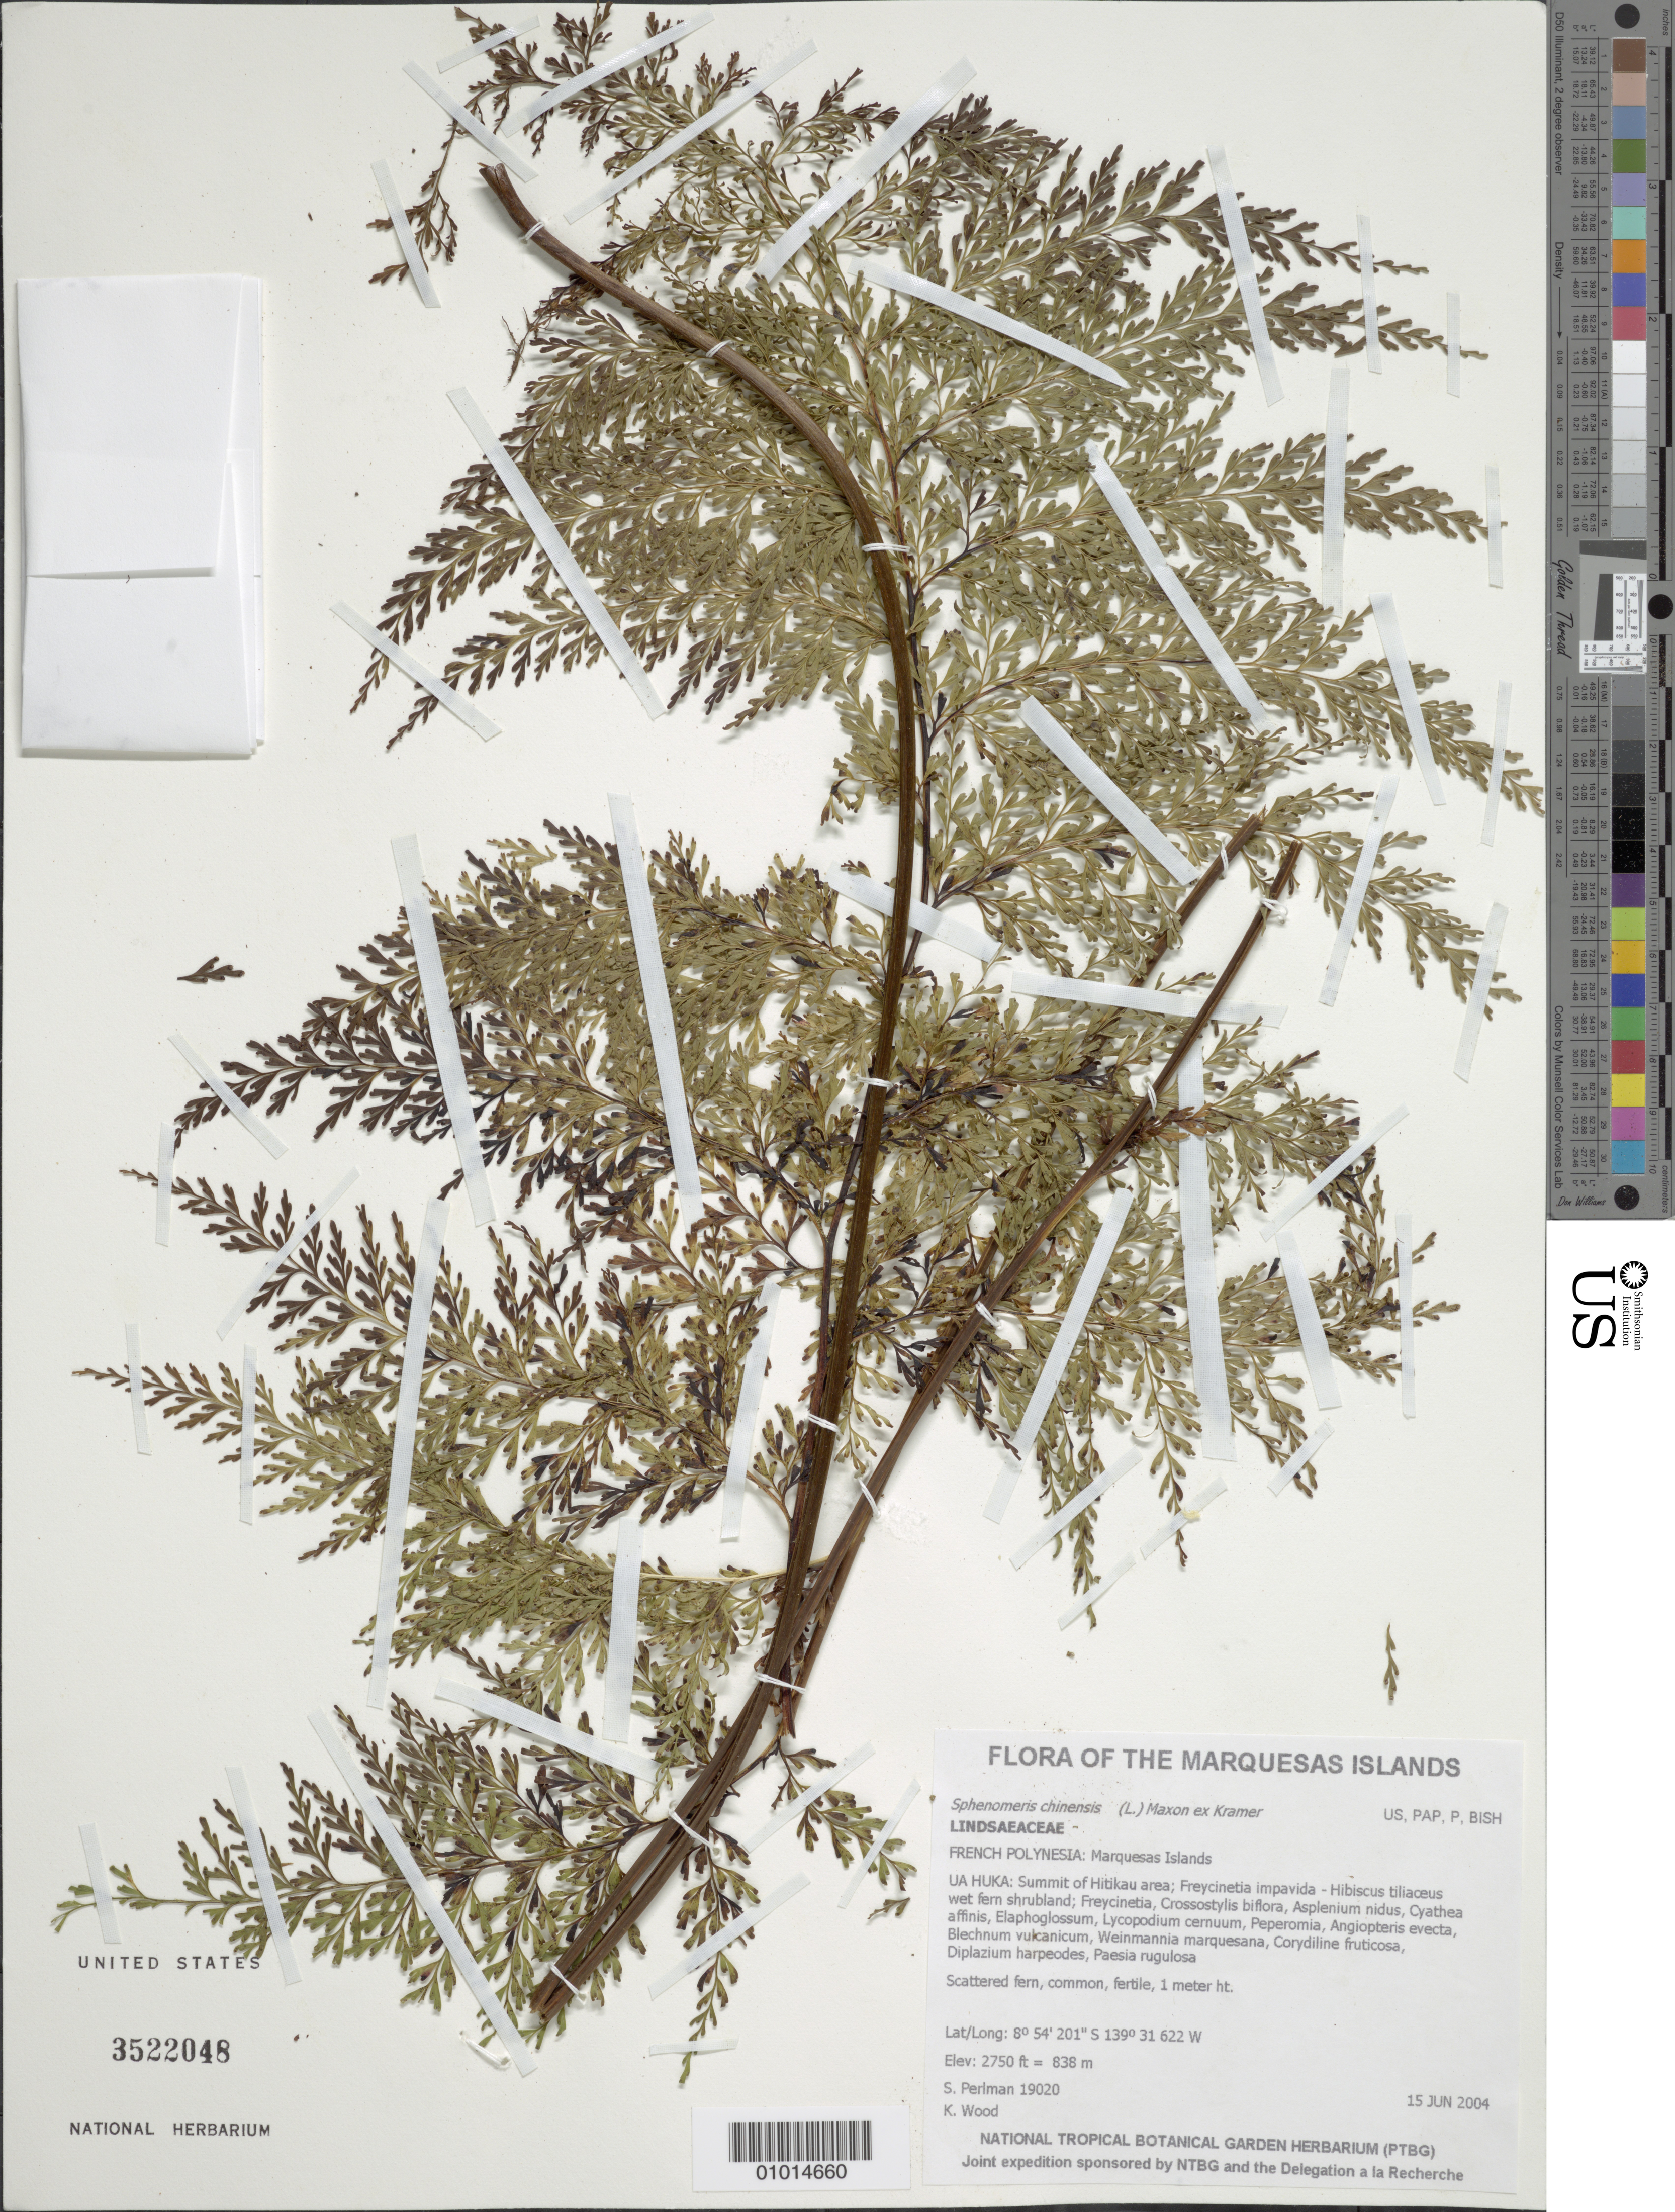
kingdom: Plantae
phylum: Tracheophyta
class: Polypodiopsida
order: Polypodiales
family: Lindsaeaceae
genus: Sphenomeris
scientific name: Sphenomeris chinensis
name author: (L.) Maxon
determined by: Wood, Kenneth R.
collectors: S. P. Perlman & K. R. Wood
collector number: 19020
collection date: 2004-06-15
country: French Polynesia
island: Ua Huka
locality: Summit of Hitikau area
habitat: Freycinetia impavida - Hibiscus tiliaceus wet fern shrubland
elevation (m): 838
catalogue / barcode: US 3522048